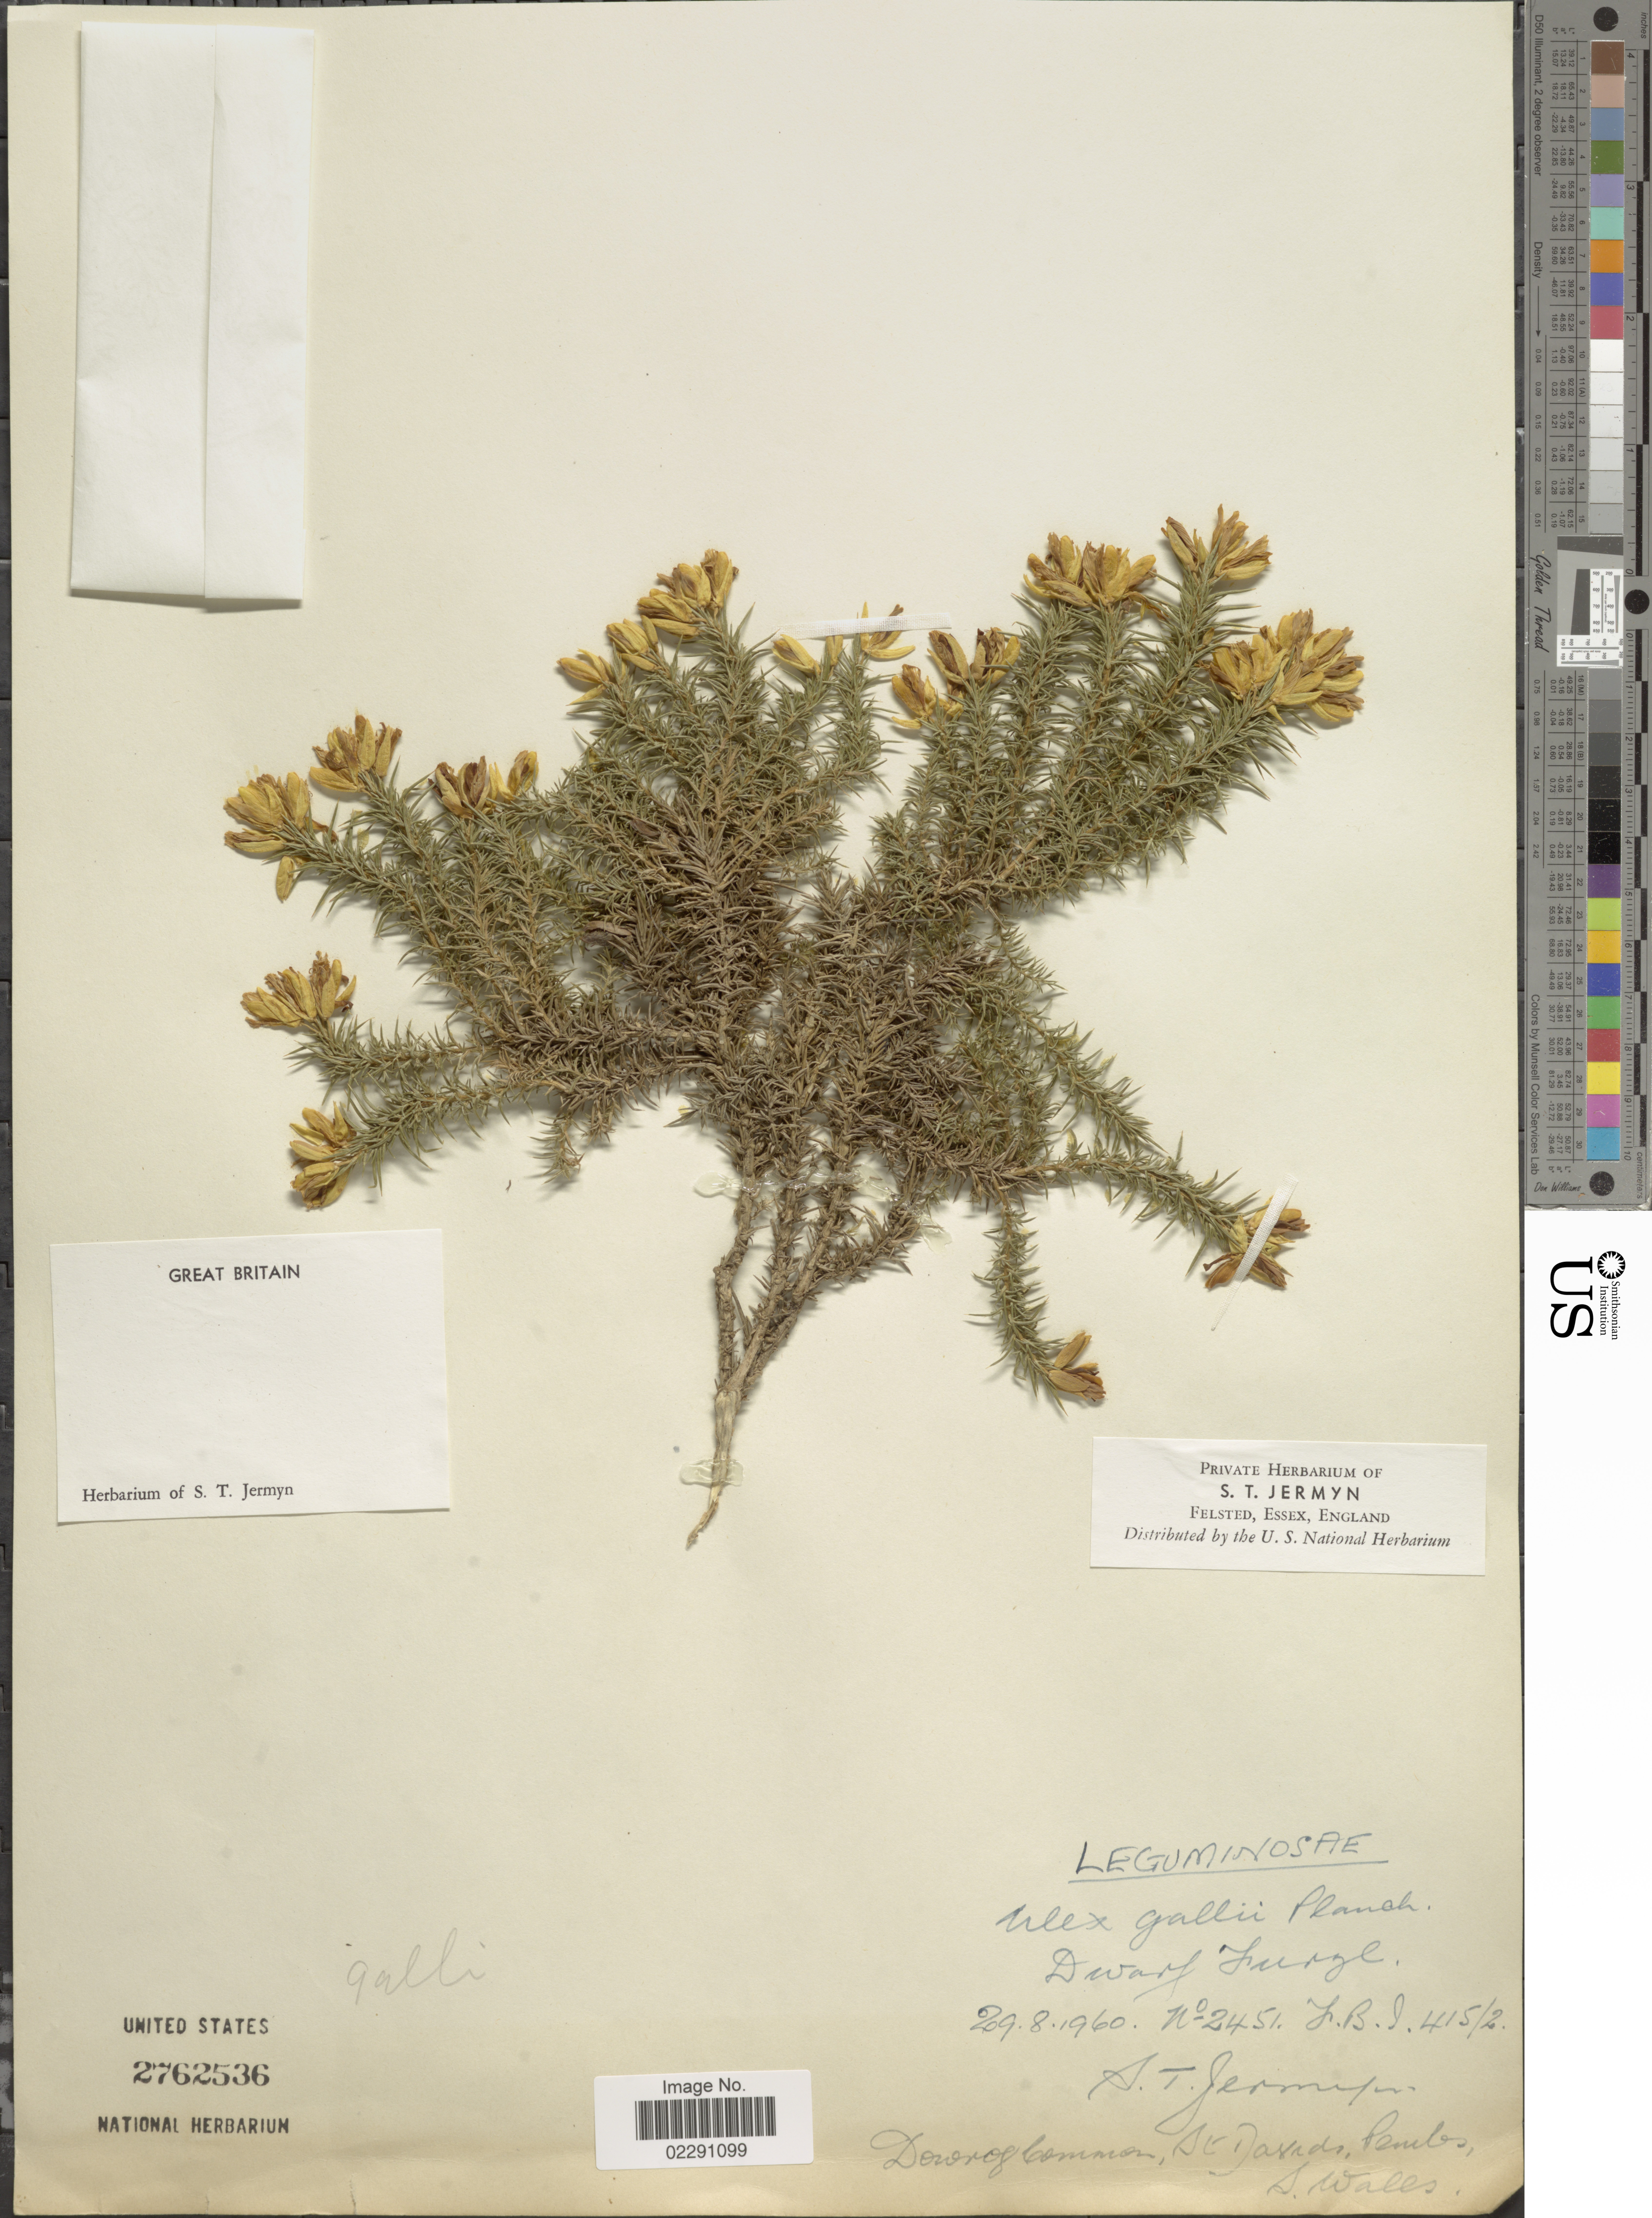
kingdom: Plantae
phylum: Tracheophyta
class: Magnoliopsida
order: Fabales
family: Fabaceae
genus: Ulex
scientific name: Ulex gallii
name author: Planch.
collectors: S. Jermyn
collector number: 2451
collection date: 1960-08-29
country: United Kingdom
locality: Great Britain, Dwarf Forge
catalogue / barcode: US 2762536